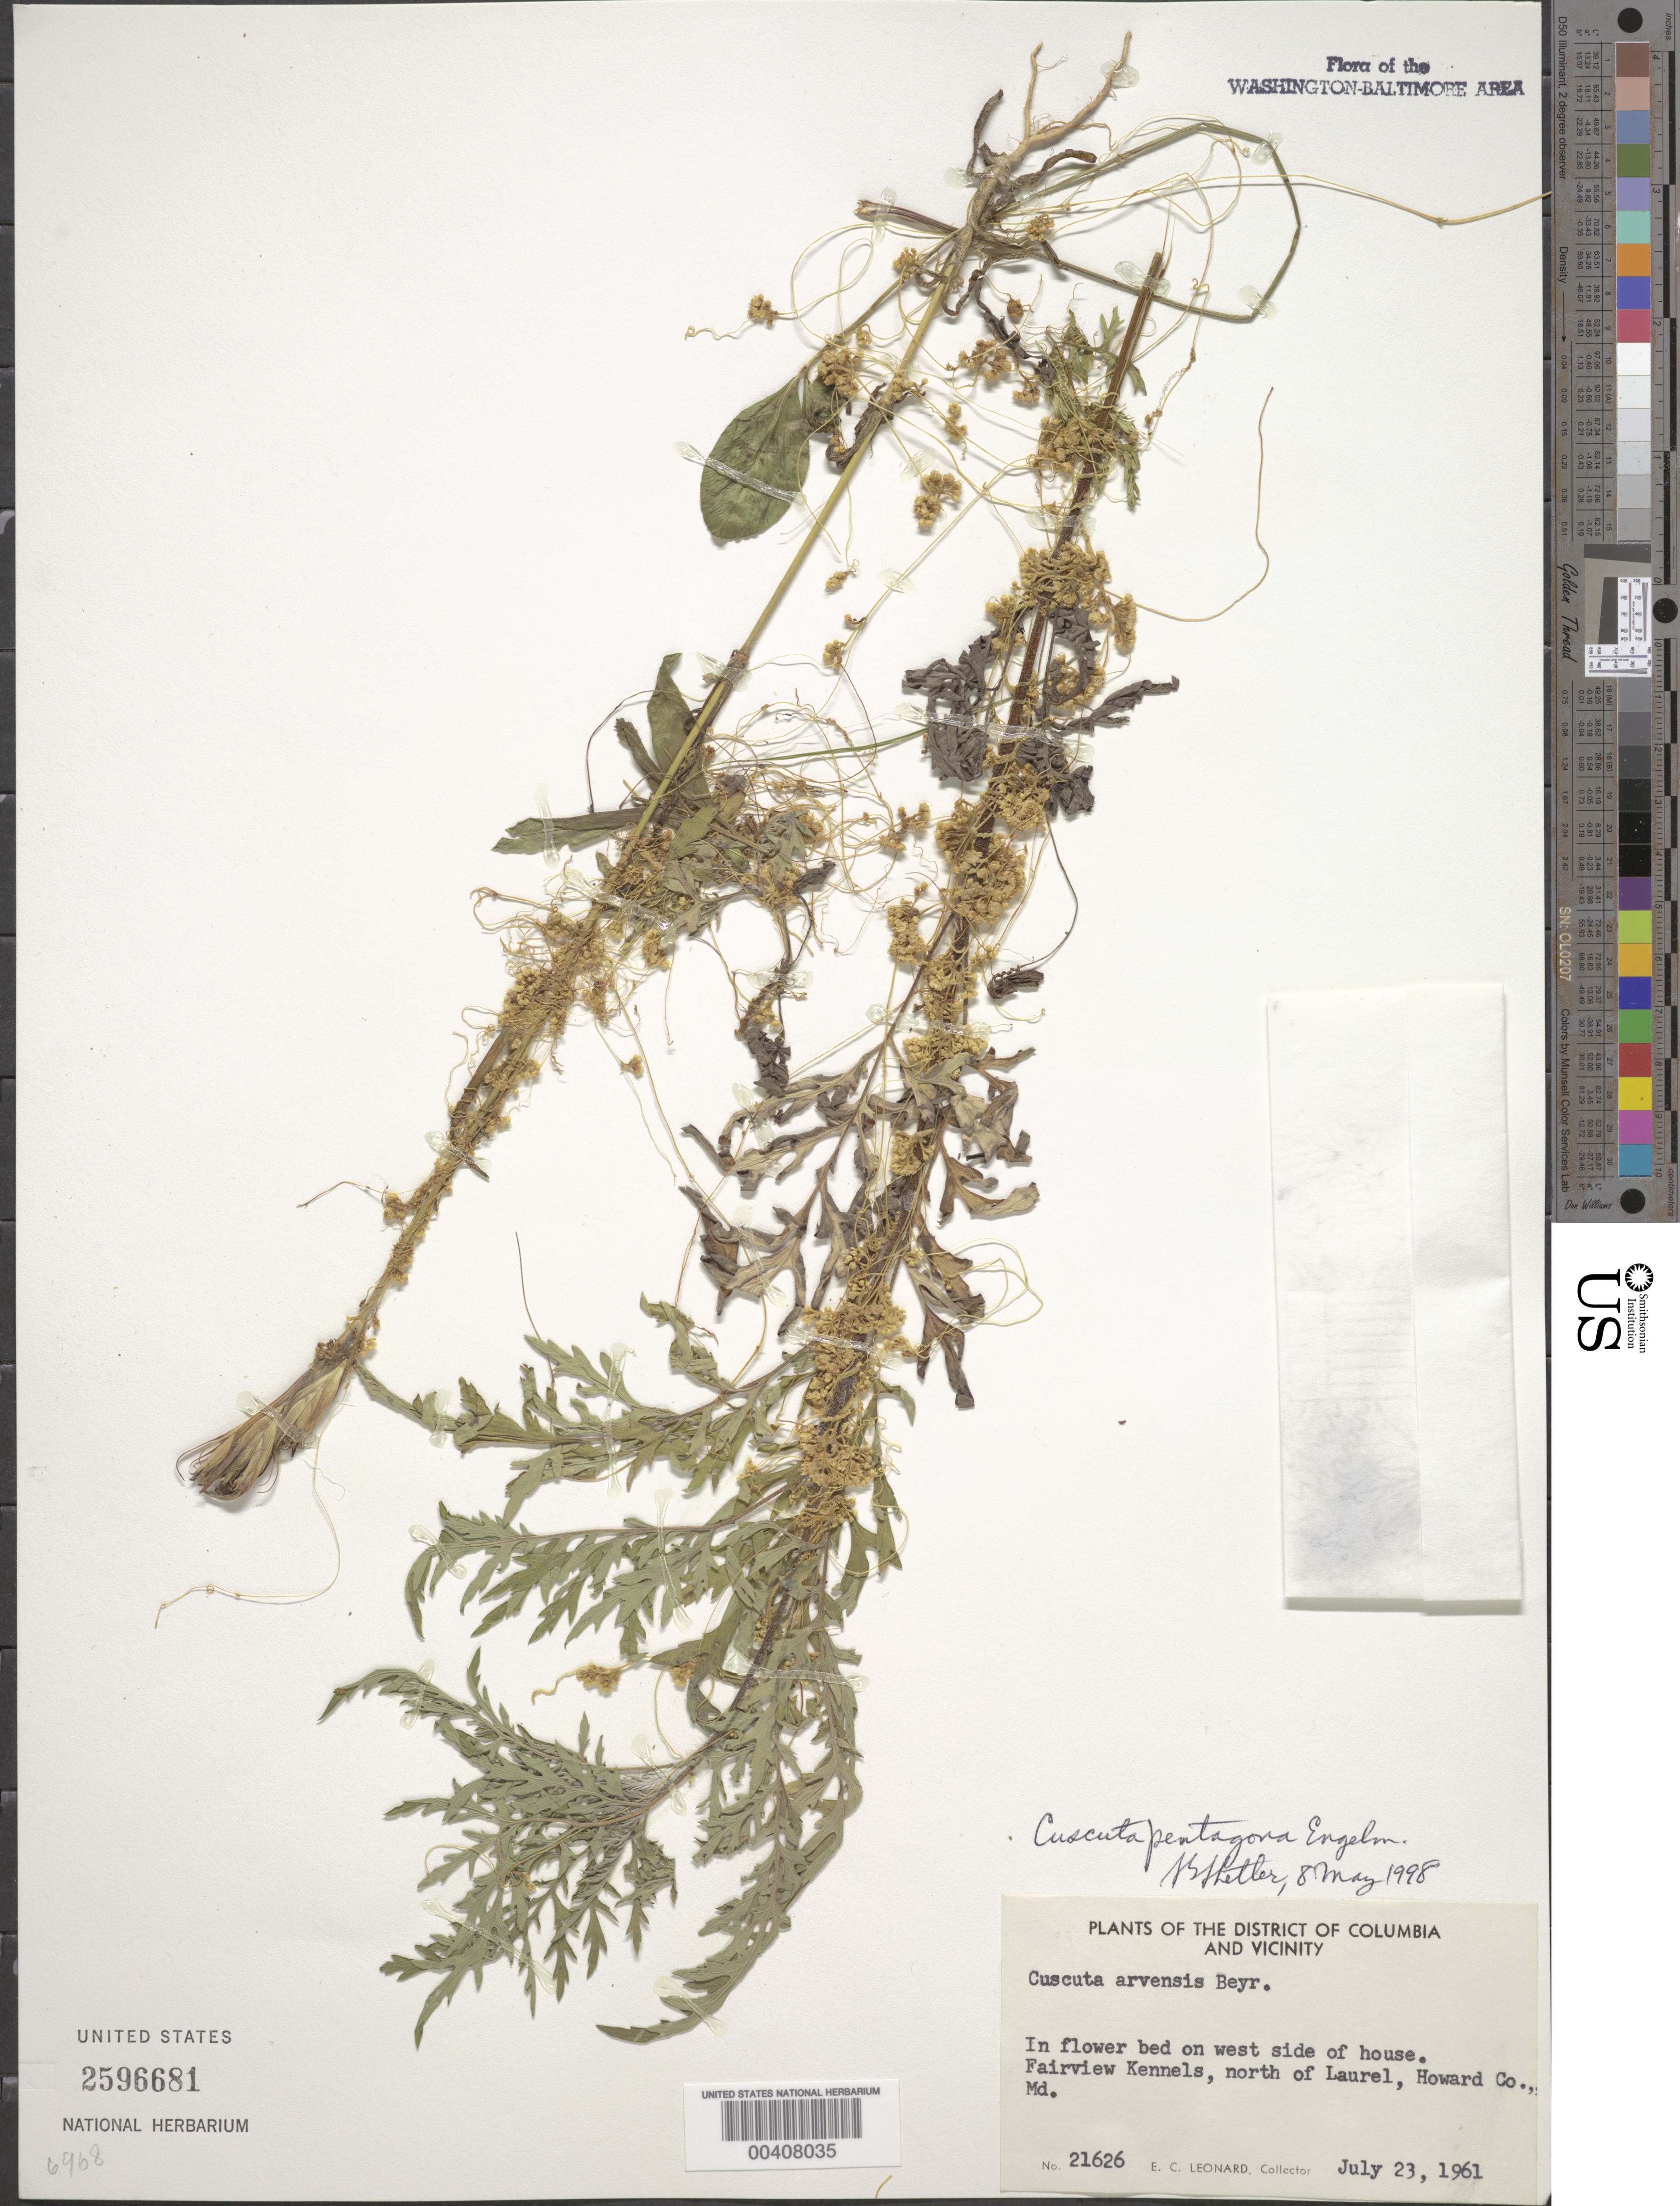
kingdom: Plantae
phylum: Tracheophyta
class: Magnoliopsida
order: Solanales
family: Convolvulaceae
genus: Cuscuta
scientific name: Cuscuta pentagona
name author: Engelm.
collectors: E. C. Leonard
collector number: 21626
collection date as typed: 23 Jul 1961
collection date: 1961-07-23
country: United States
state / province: Maryland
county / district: Howard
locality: Fairview Kennels, N of Laurel, W side of House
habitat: In flower bed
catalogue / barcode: US 2596681